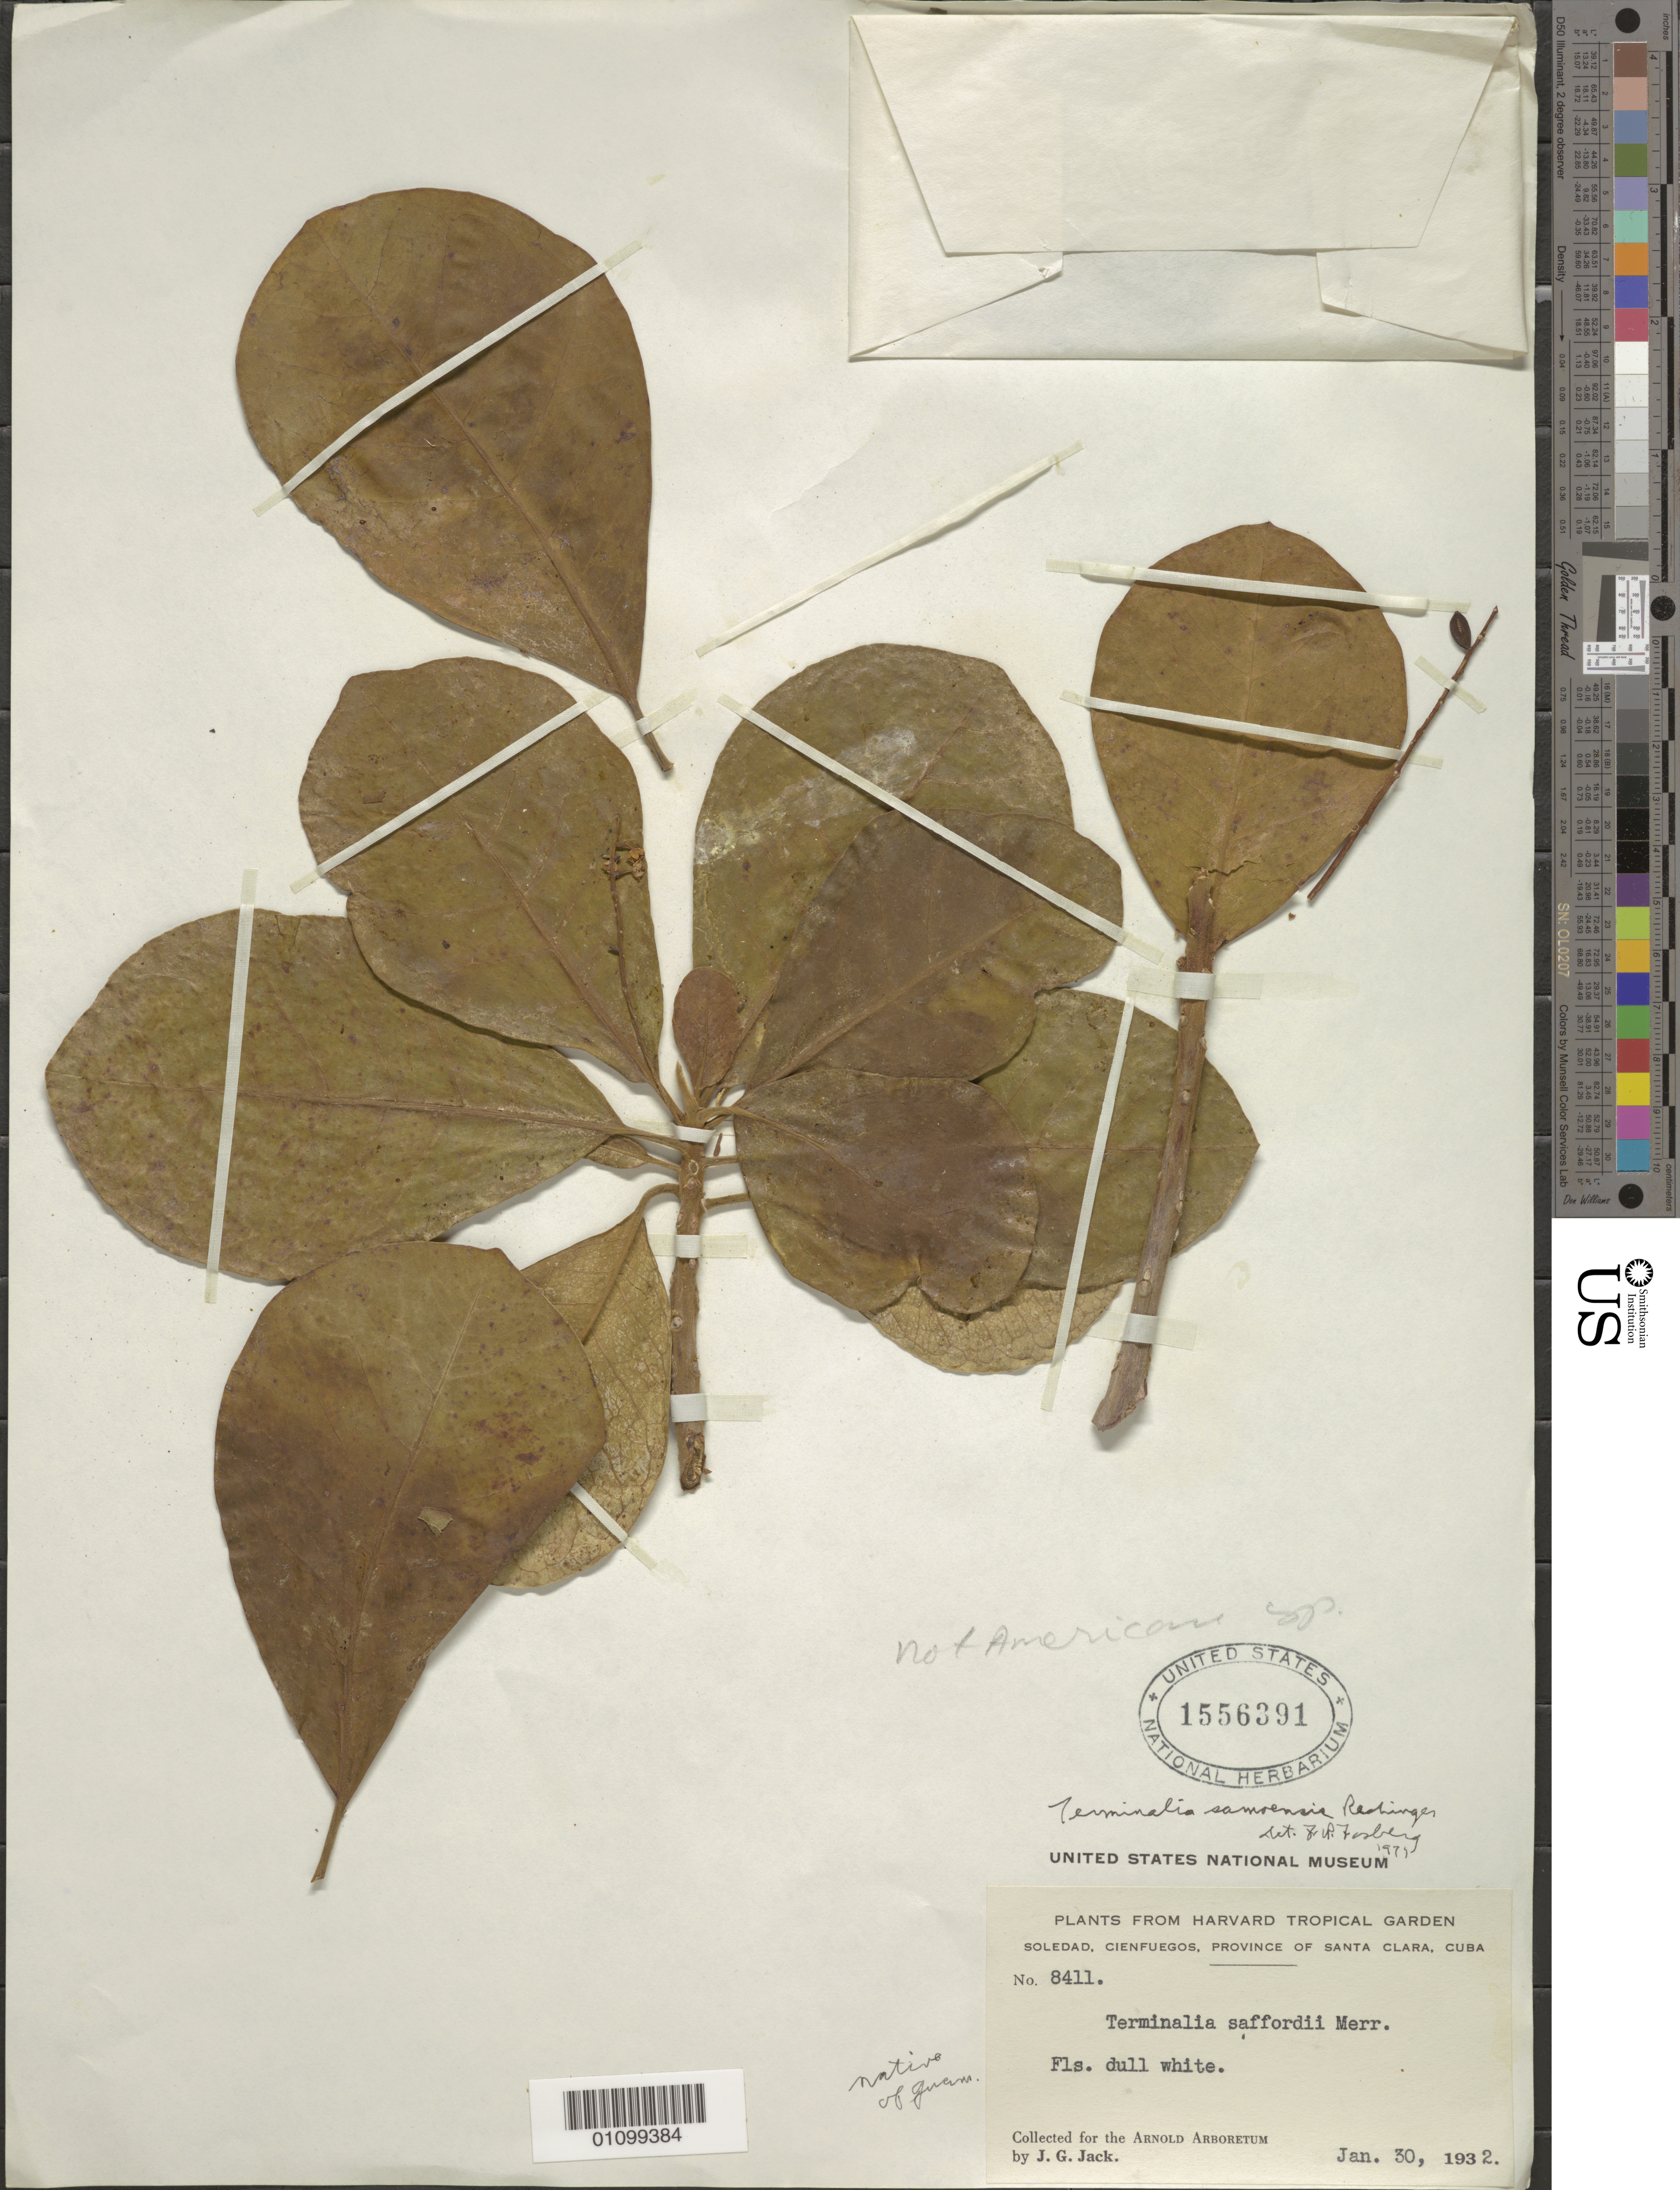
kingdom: Plantae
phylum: Tracheophyta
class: Magnoliopsida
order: Myrtales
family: Combretaceae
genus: Terminalia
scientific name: Terminalia samoensis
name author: Rech.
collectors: J. G. Jack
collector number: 8411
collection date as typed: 30 Jan 1932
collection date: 1932-01-30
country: Cuba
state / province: Cienfuegos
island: Cuba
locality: Soledad, Cienfuegos, Province of Santa Clara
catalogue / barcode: US 1556391